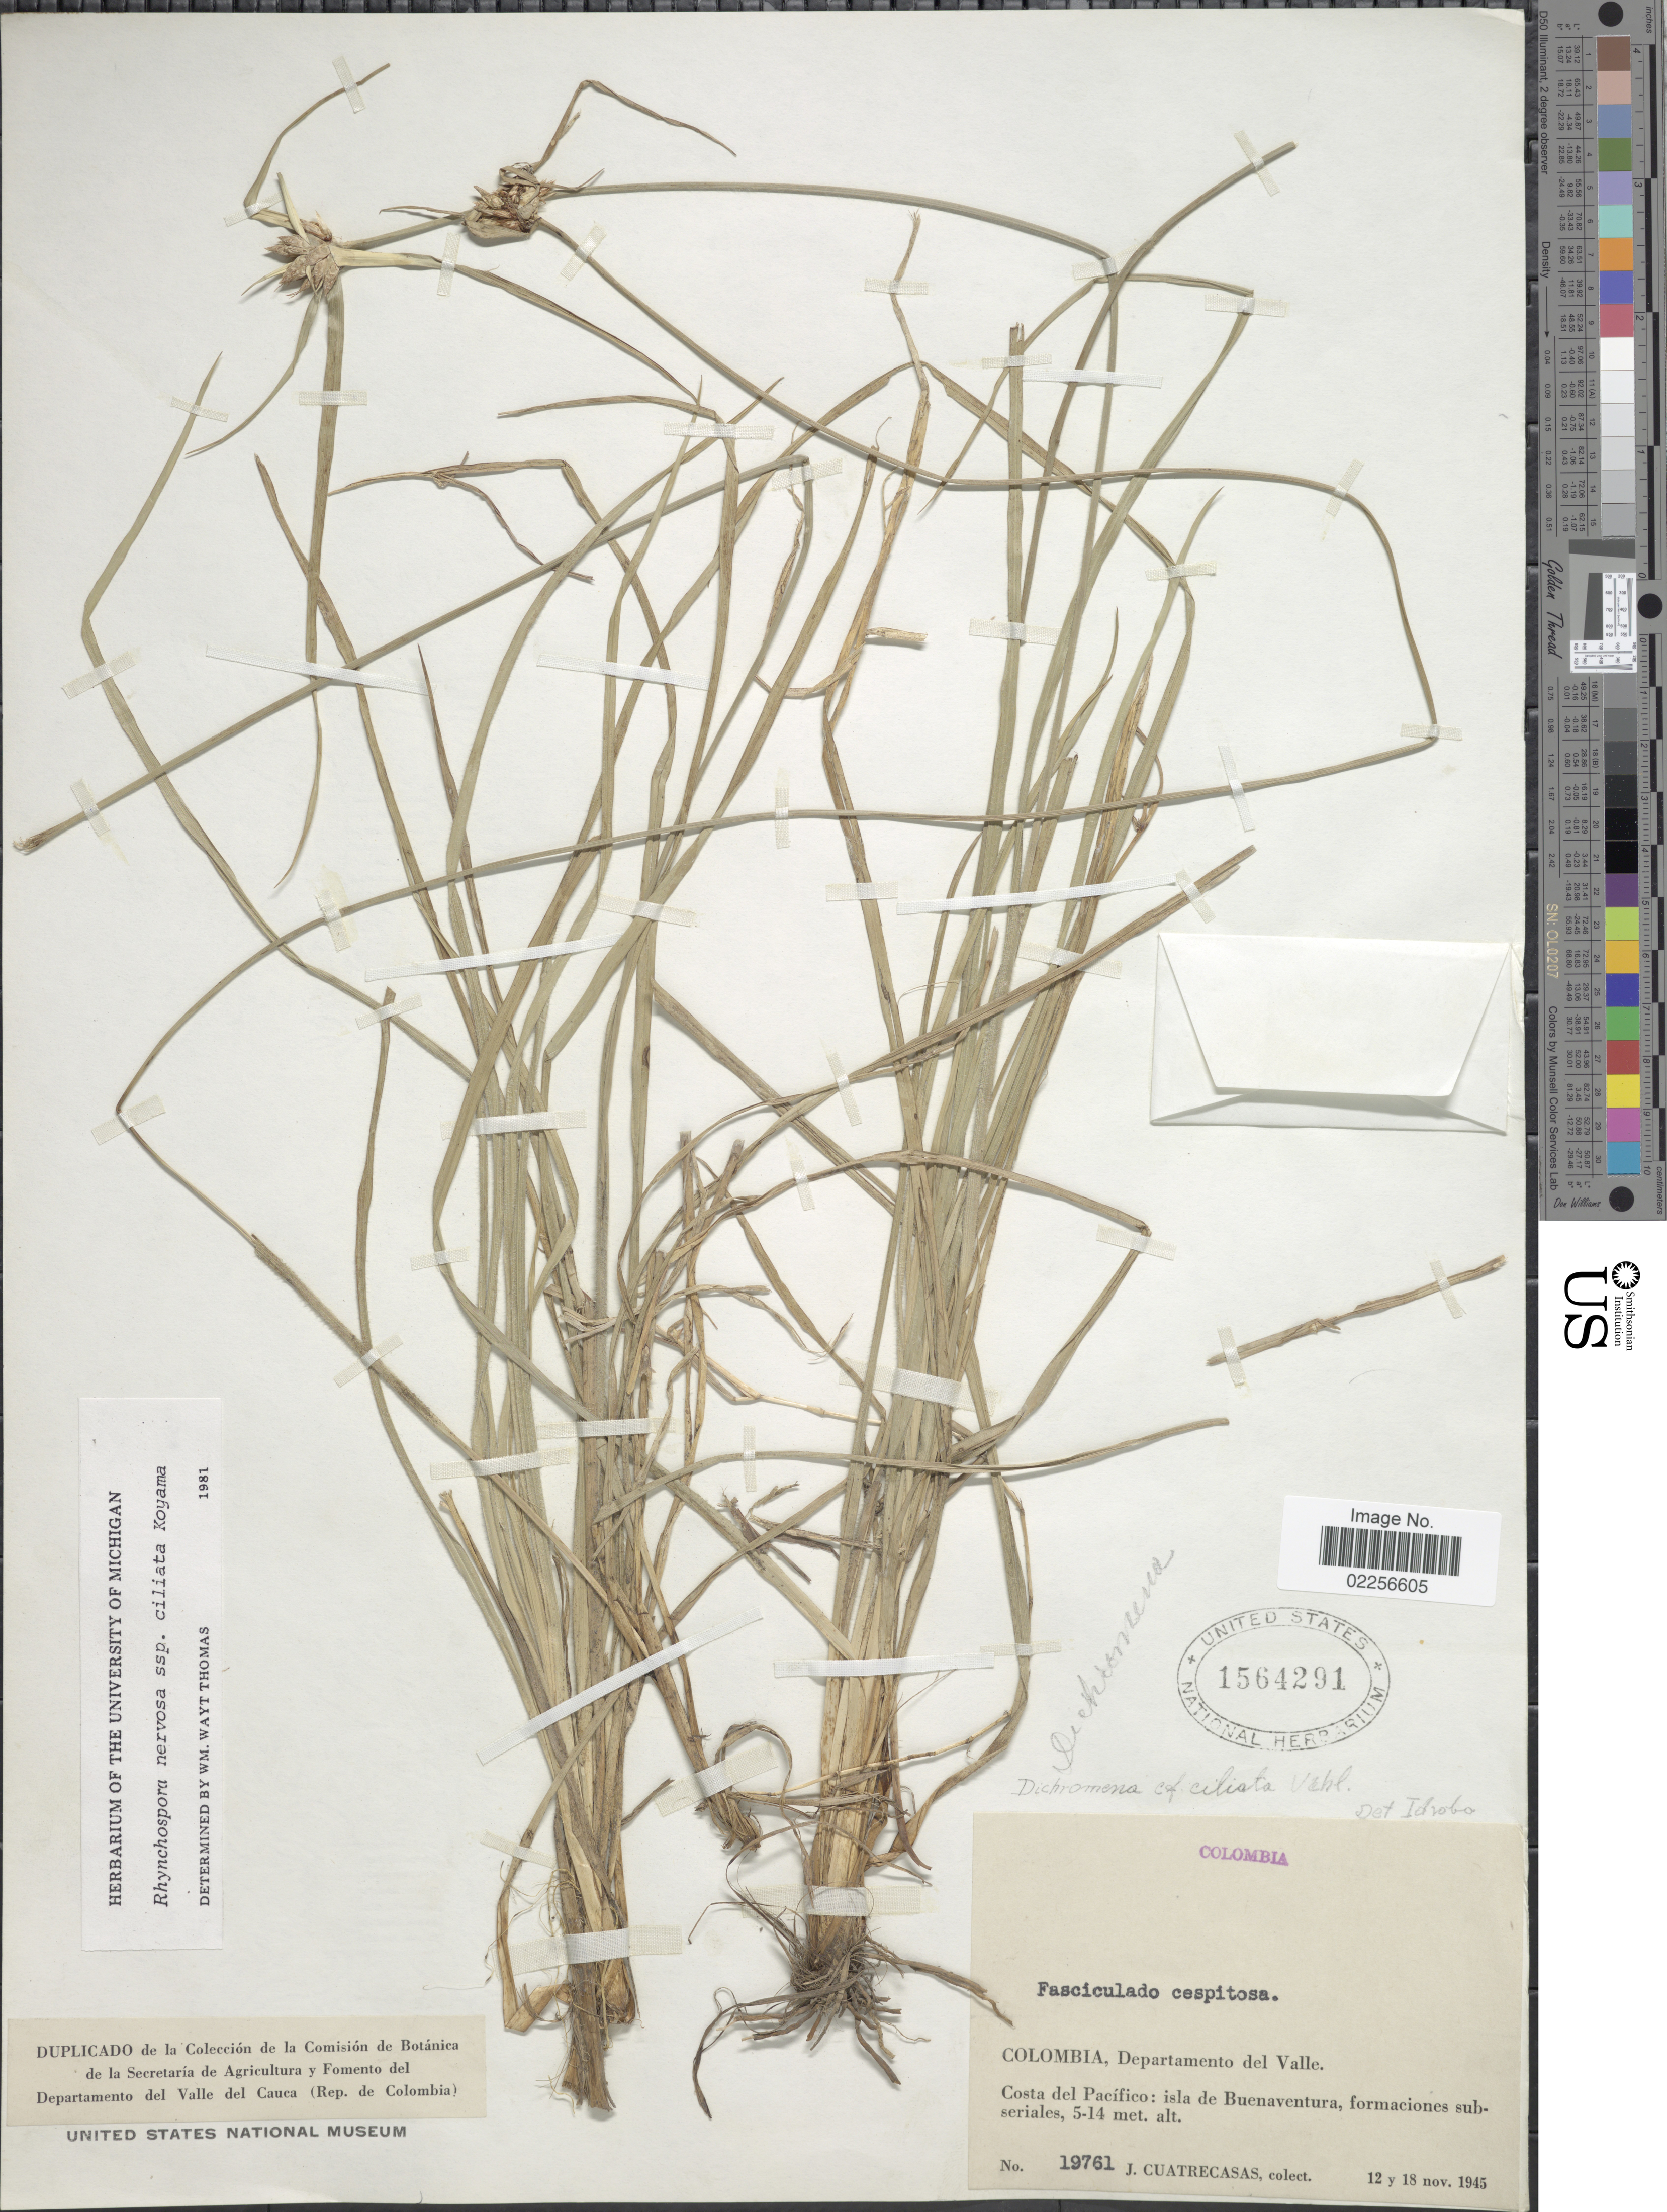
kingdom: Plantae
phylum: Tracheophyta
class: Liliopsida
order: Poales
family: Cyperaceae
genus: Rhynchospora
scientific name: Rhynchospora ciliata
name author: (G. Mey.) Kük.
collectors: J. Cuatrecasas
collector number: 19761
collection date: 1945-11-12/1945-11-18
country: Colombia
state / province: Valle del Cauca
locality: Departamento del Valle, Costa del Pacifico, isla de Buenaventura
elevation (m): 5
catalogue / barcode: US 1564291